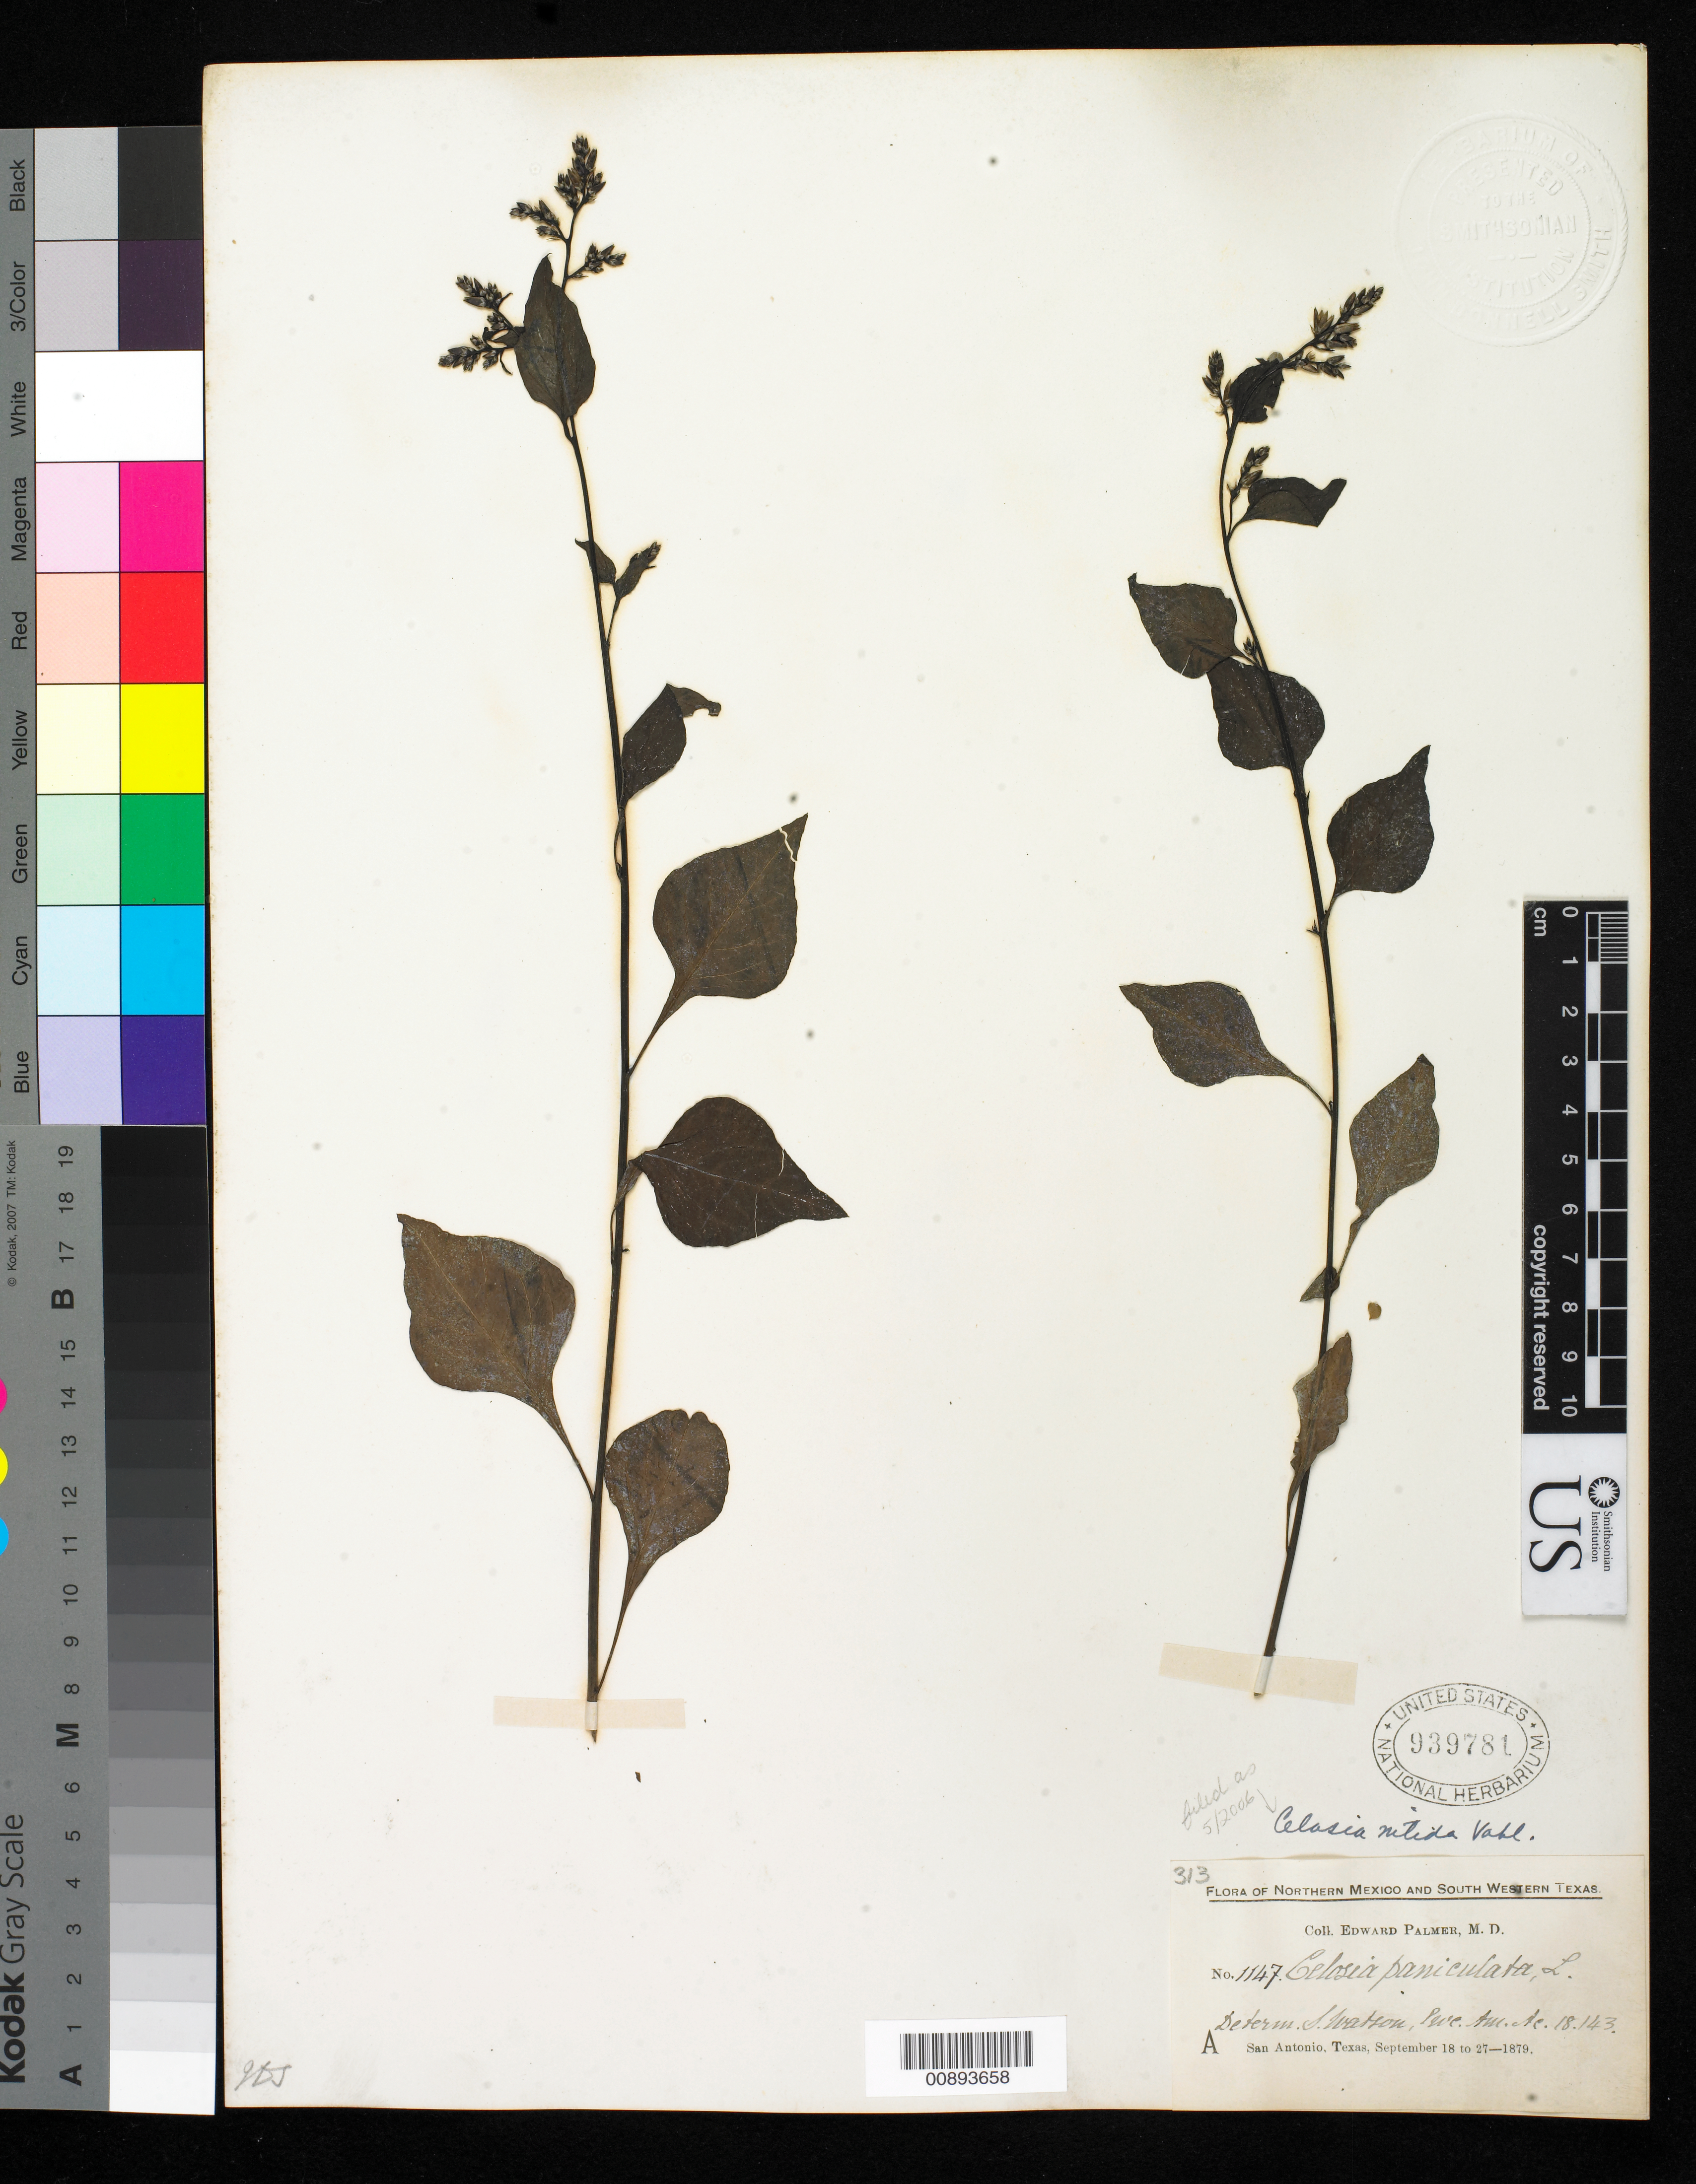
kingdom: Plantae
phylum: Tracheophyta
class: Magnoliopsida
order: Caryophyllales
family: Amaranthaceae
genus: Celosia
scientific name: Celosia nitida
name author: Vahl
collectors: E. Palmer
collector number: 1147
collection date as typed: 18 Sep 1879 to 27 Sep 1879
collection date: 1879-09-18/1879-09-27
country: United States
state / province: Texas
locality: A San Antonio, Texas.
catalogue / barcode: US 939781